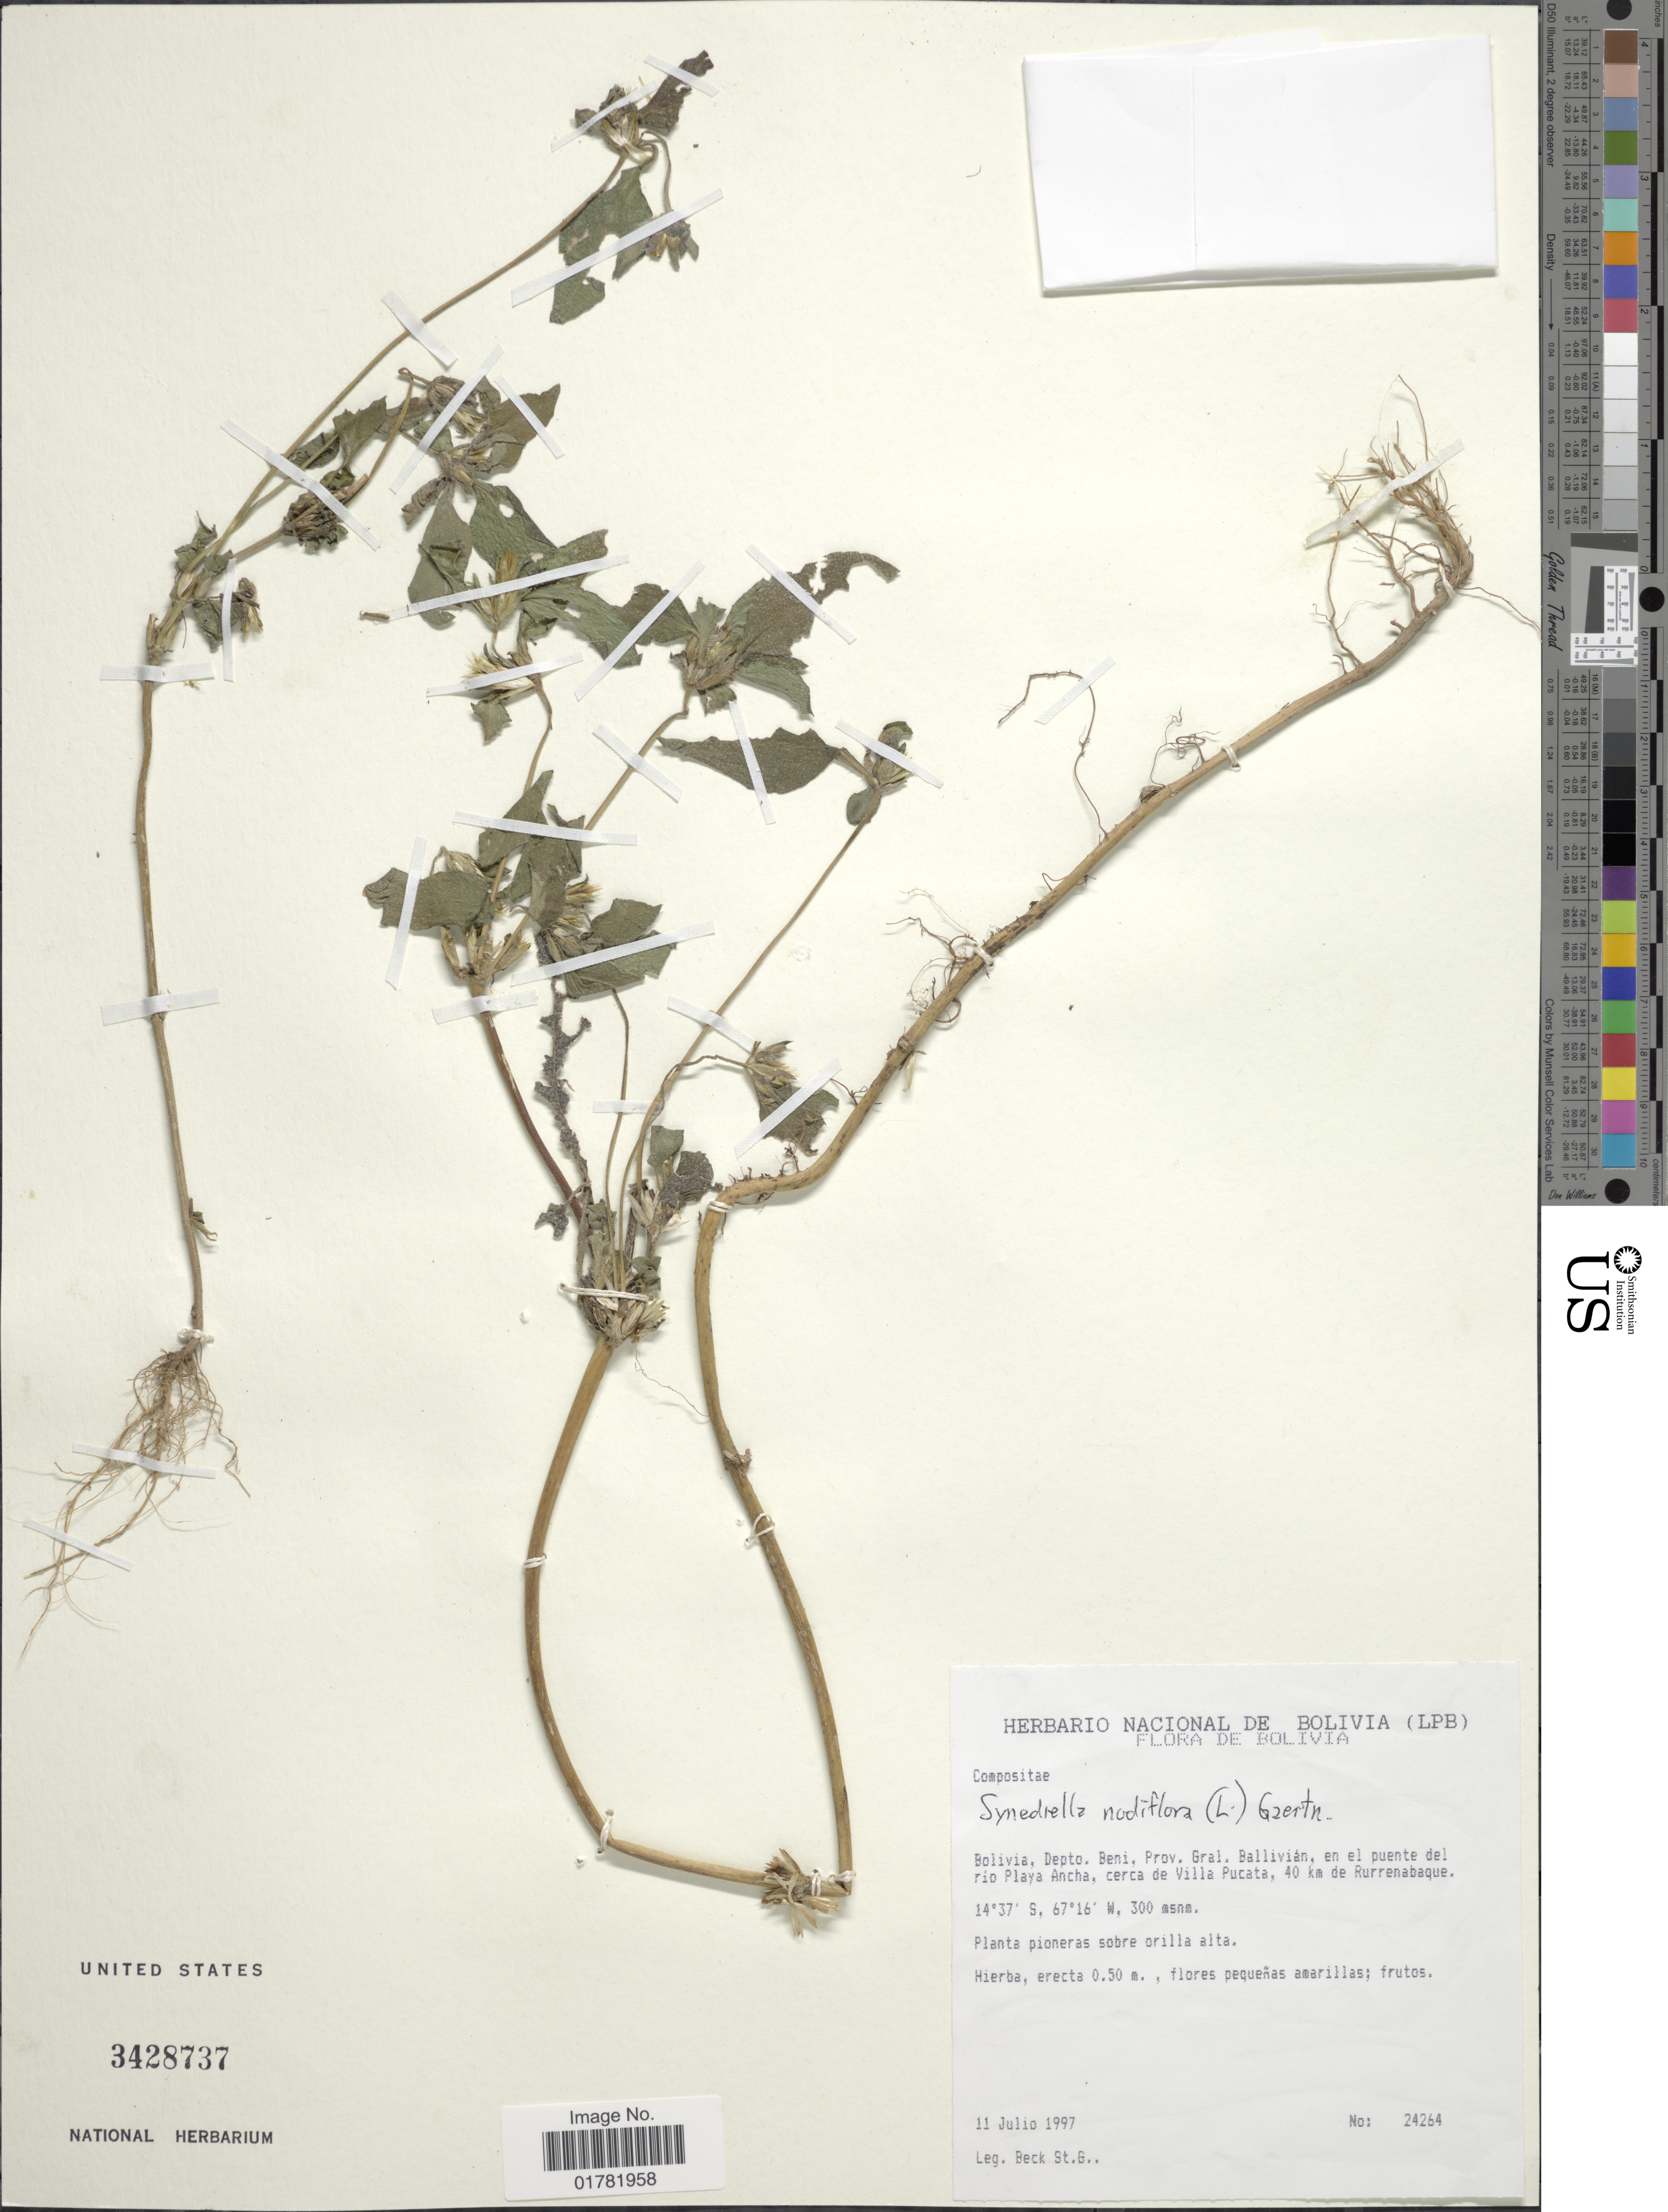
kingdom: Plantae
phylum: Tracheophyta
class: Magnoliopsida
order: Asterales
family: Asteraceae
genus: Synedrella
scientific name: Synedrella nodiflora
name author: (L.) Gaertn.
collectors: S. G. Beck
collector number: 24264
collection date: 1997-07-11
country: Bolivia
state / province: Beni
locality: Depto beni, Prov. Gral, Ballivián, en el puente del río Playa Ancha, cerca de Villa Pucata, 40 Km de Rurrenabaque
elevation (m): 300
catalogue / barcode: US 3428737